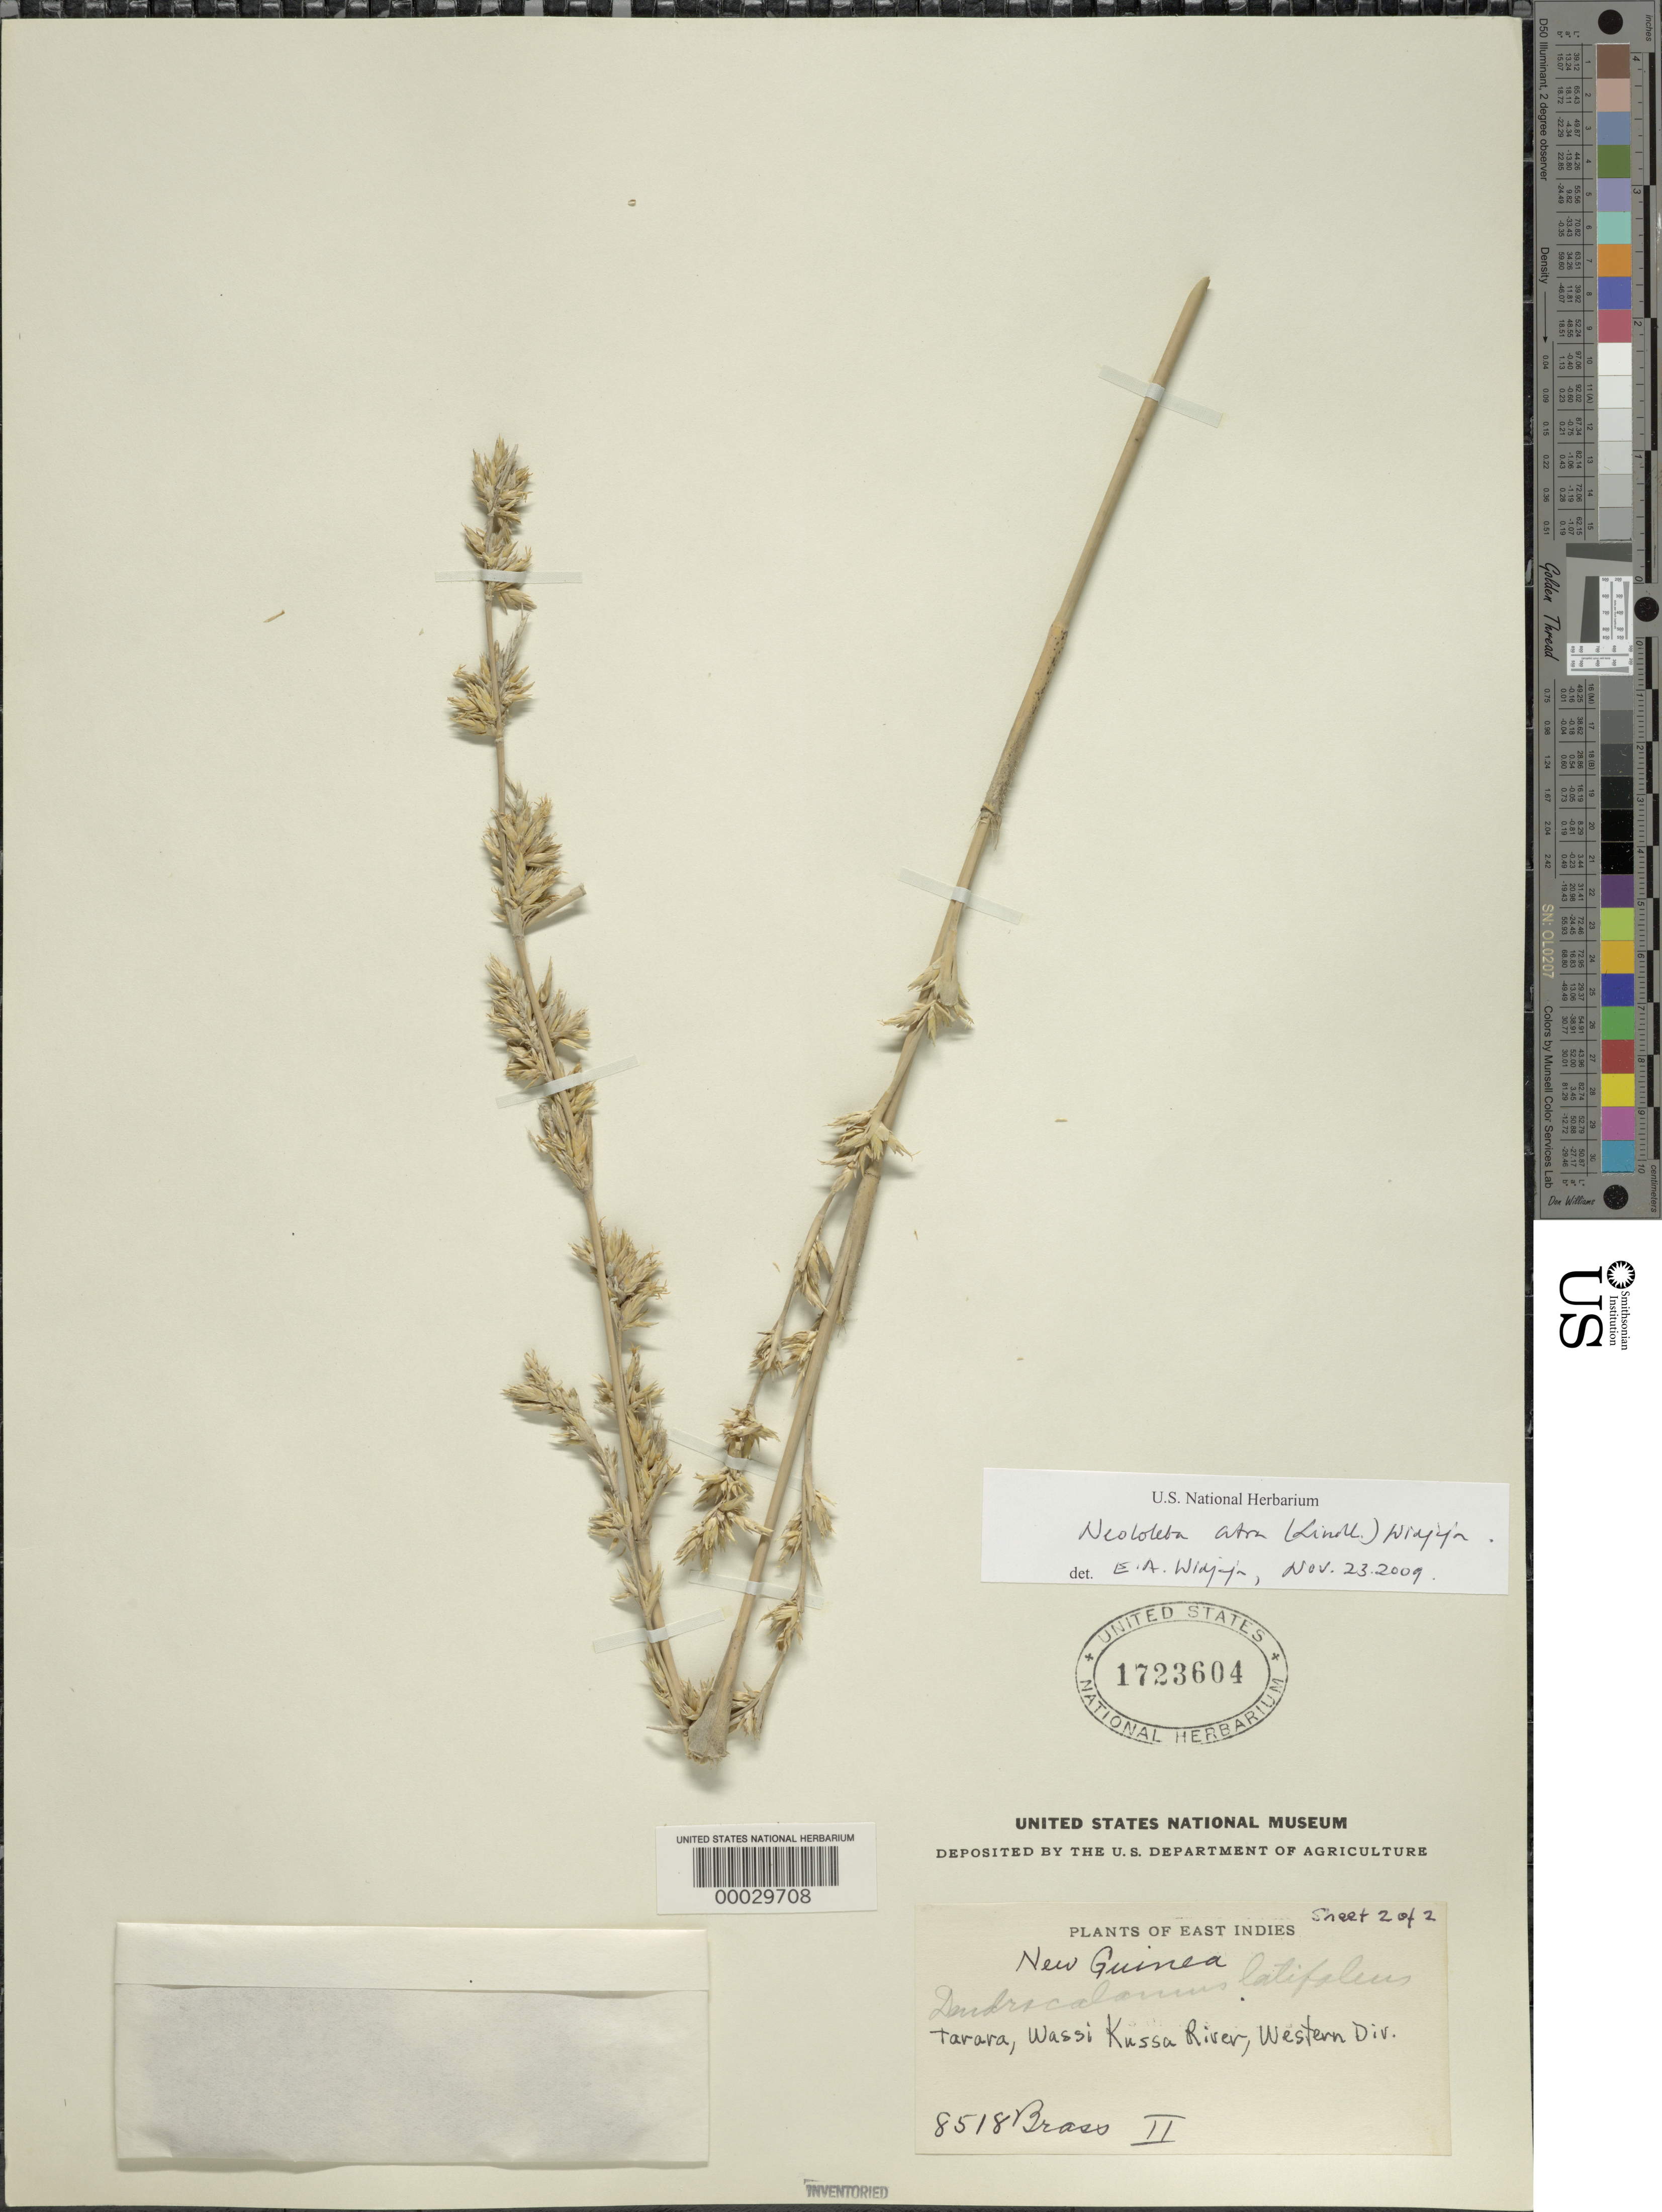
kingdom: Plantae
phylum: Tracheophyta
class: Liliopsida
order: Poales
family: Poaceae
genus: Neololeba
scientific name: Neololeba atra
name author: (Lindl.) Widjaja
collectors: L. J. Brass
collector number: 8518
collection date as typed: Dec 1936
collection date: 1936-12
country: Papua New Guinea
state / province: Western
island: New Guinea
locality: Tarara, Wassi Kusa River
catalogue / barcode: US 1723604